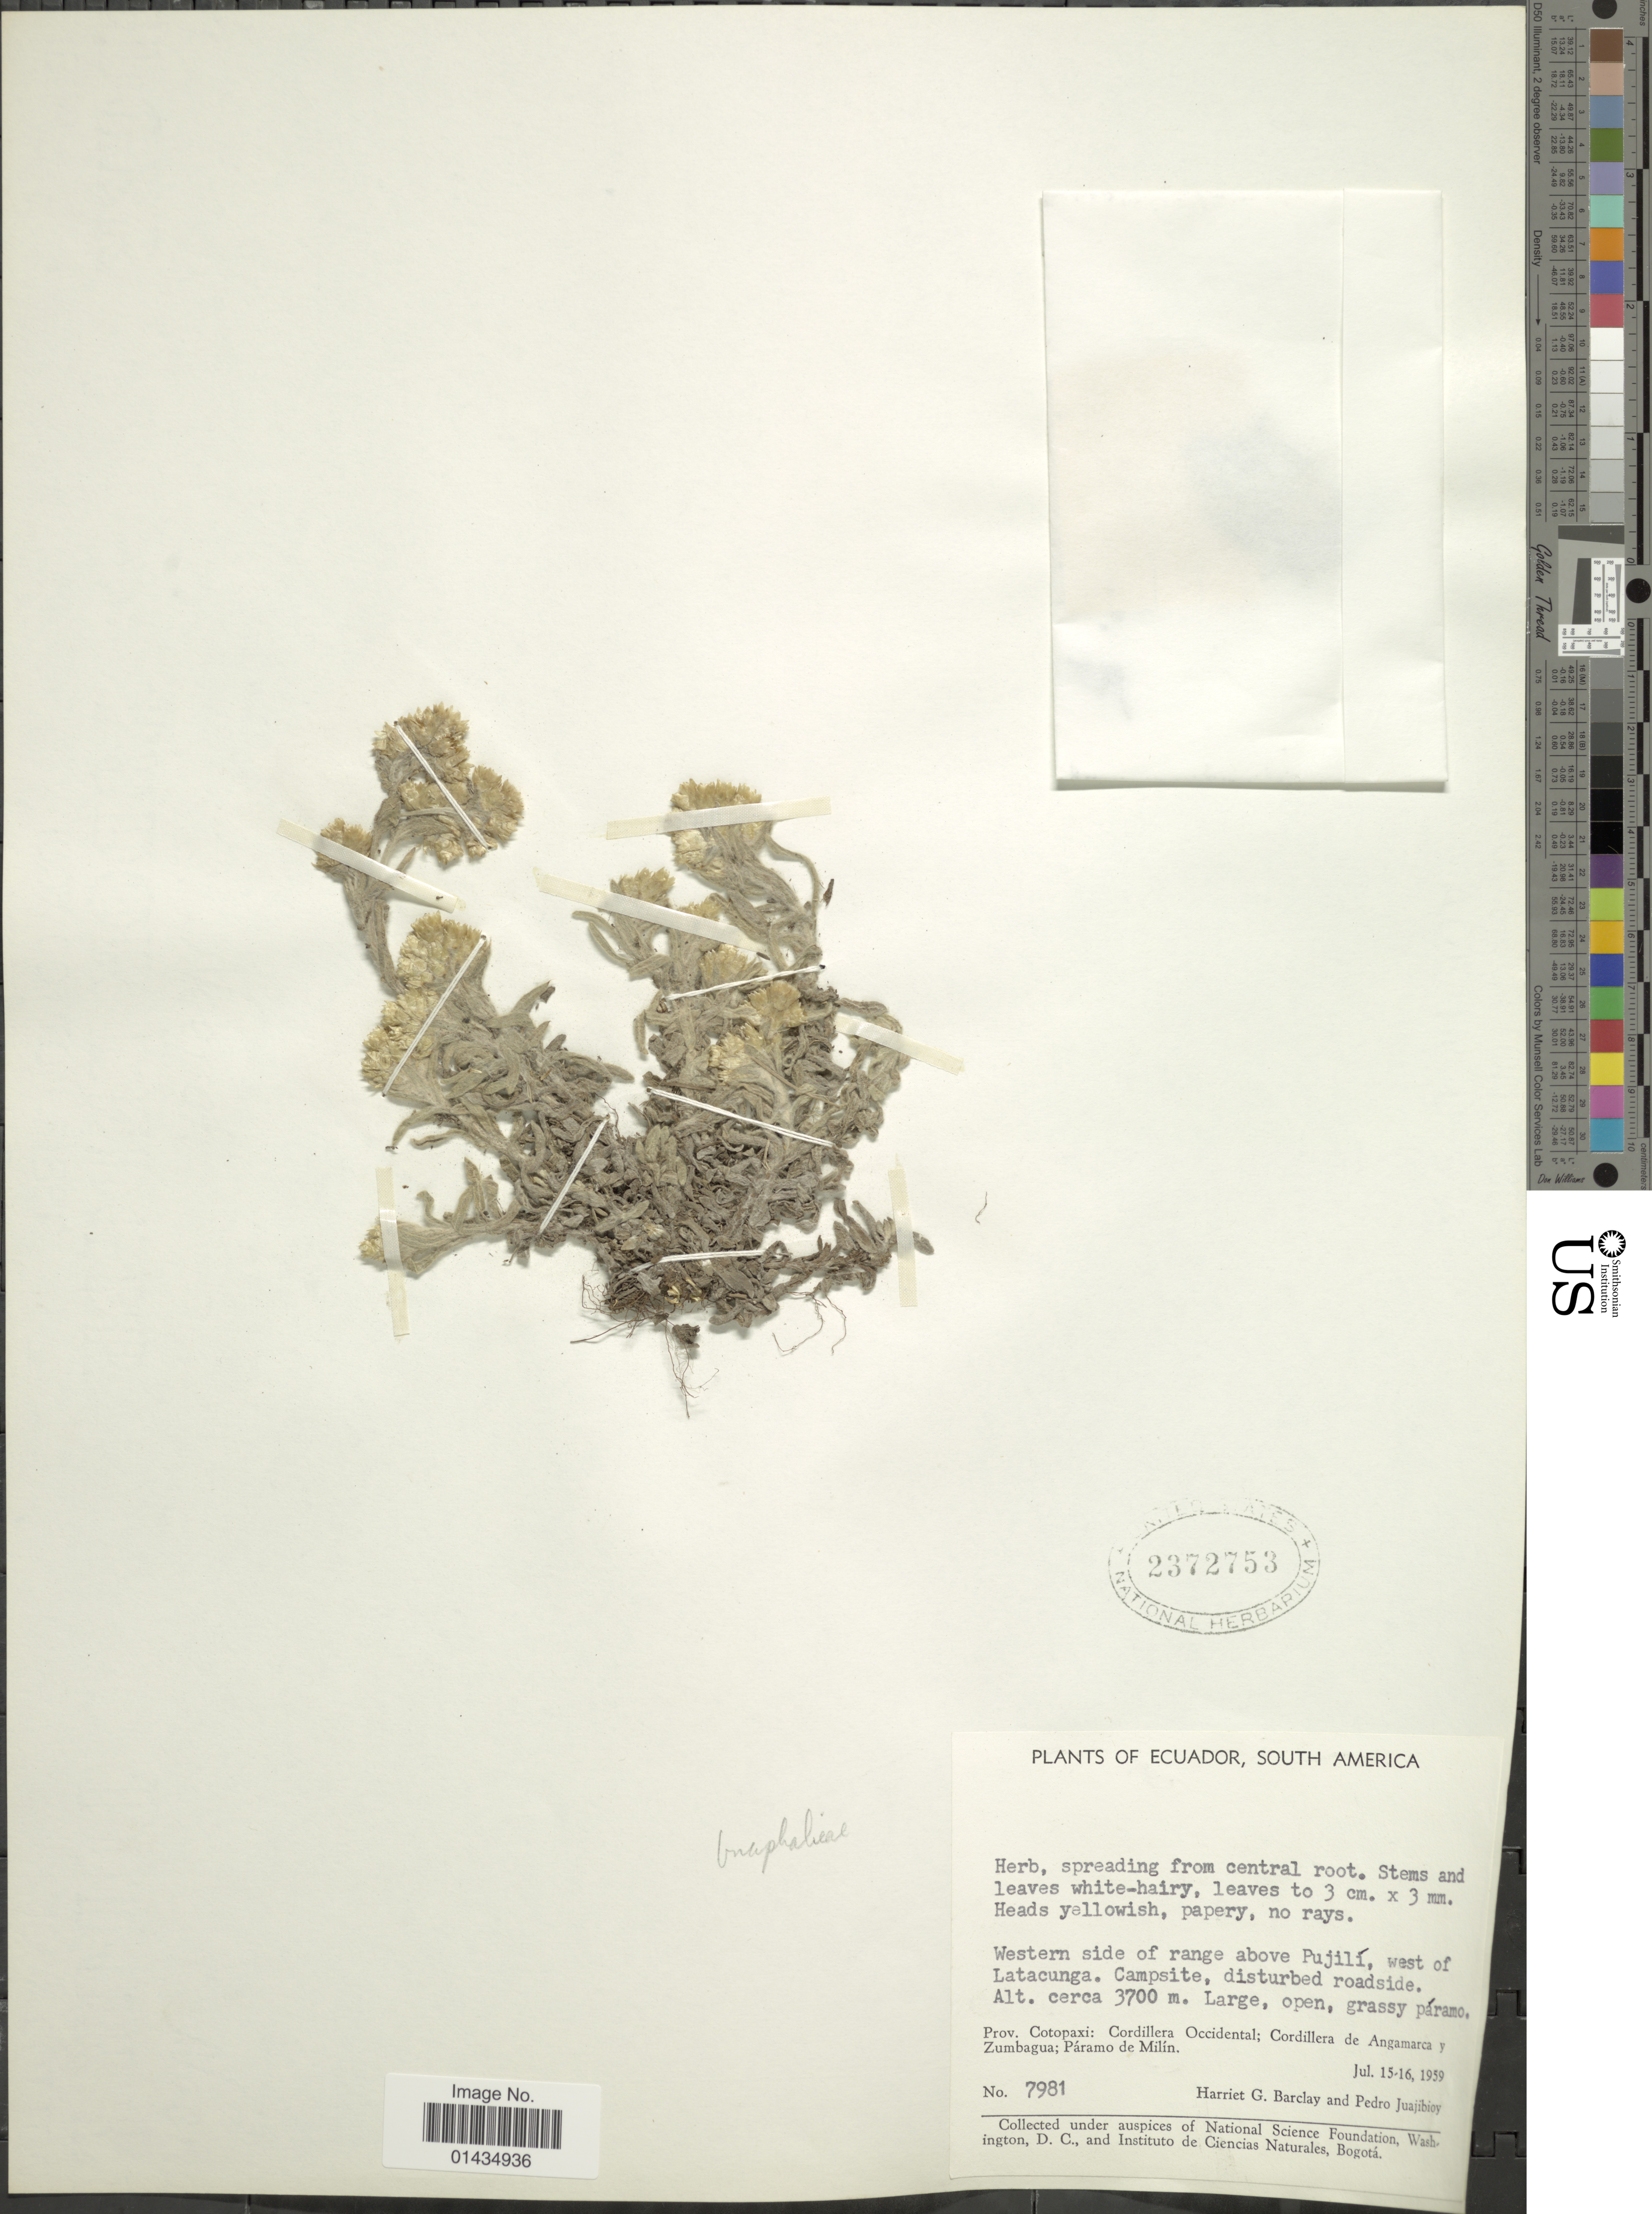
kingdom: Plantae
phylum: Tracheophyta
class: Magnoliopsida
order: Asterales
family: Asteraceae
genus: Pseudognaphalium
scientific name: Pseudognaphalium sp.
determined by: Dillon, M. O.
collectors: H. G. Barclay & P. Juajibioy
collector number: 7981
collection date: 1959-07-15/1959-07-16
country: Ecuador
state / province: Cotopaxi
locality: South America, Western side of range above Pujilí, west of Latacunga, campsite, disturbed roadside, Cordillera Occidental; Cordillera de Angamarca y Zumbagua; Páramo de Milín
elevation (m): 3700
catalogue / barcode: US 2372753